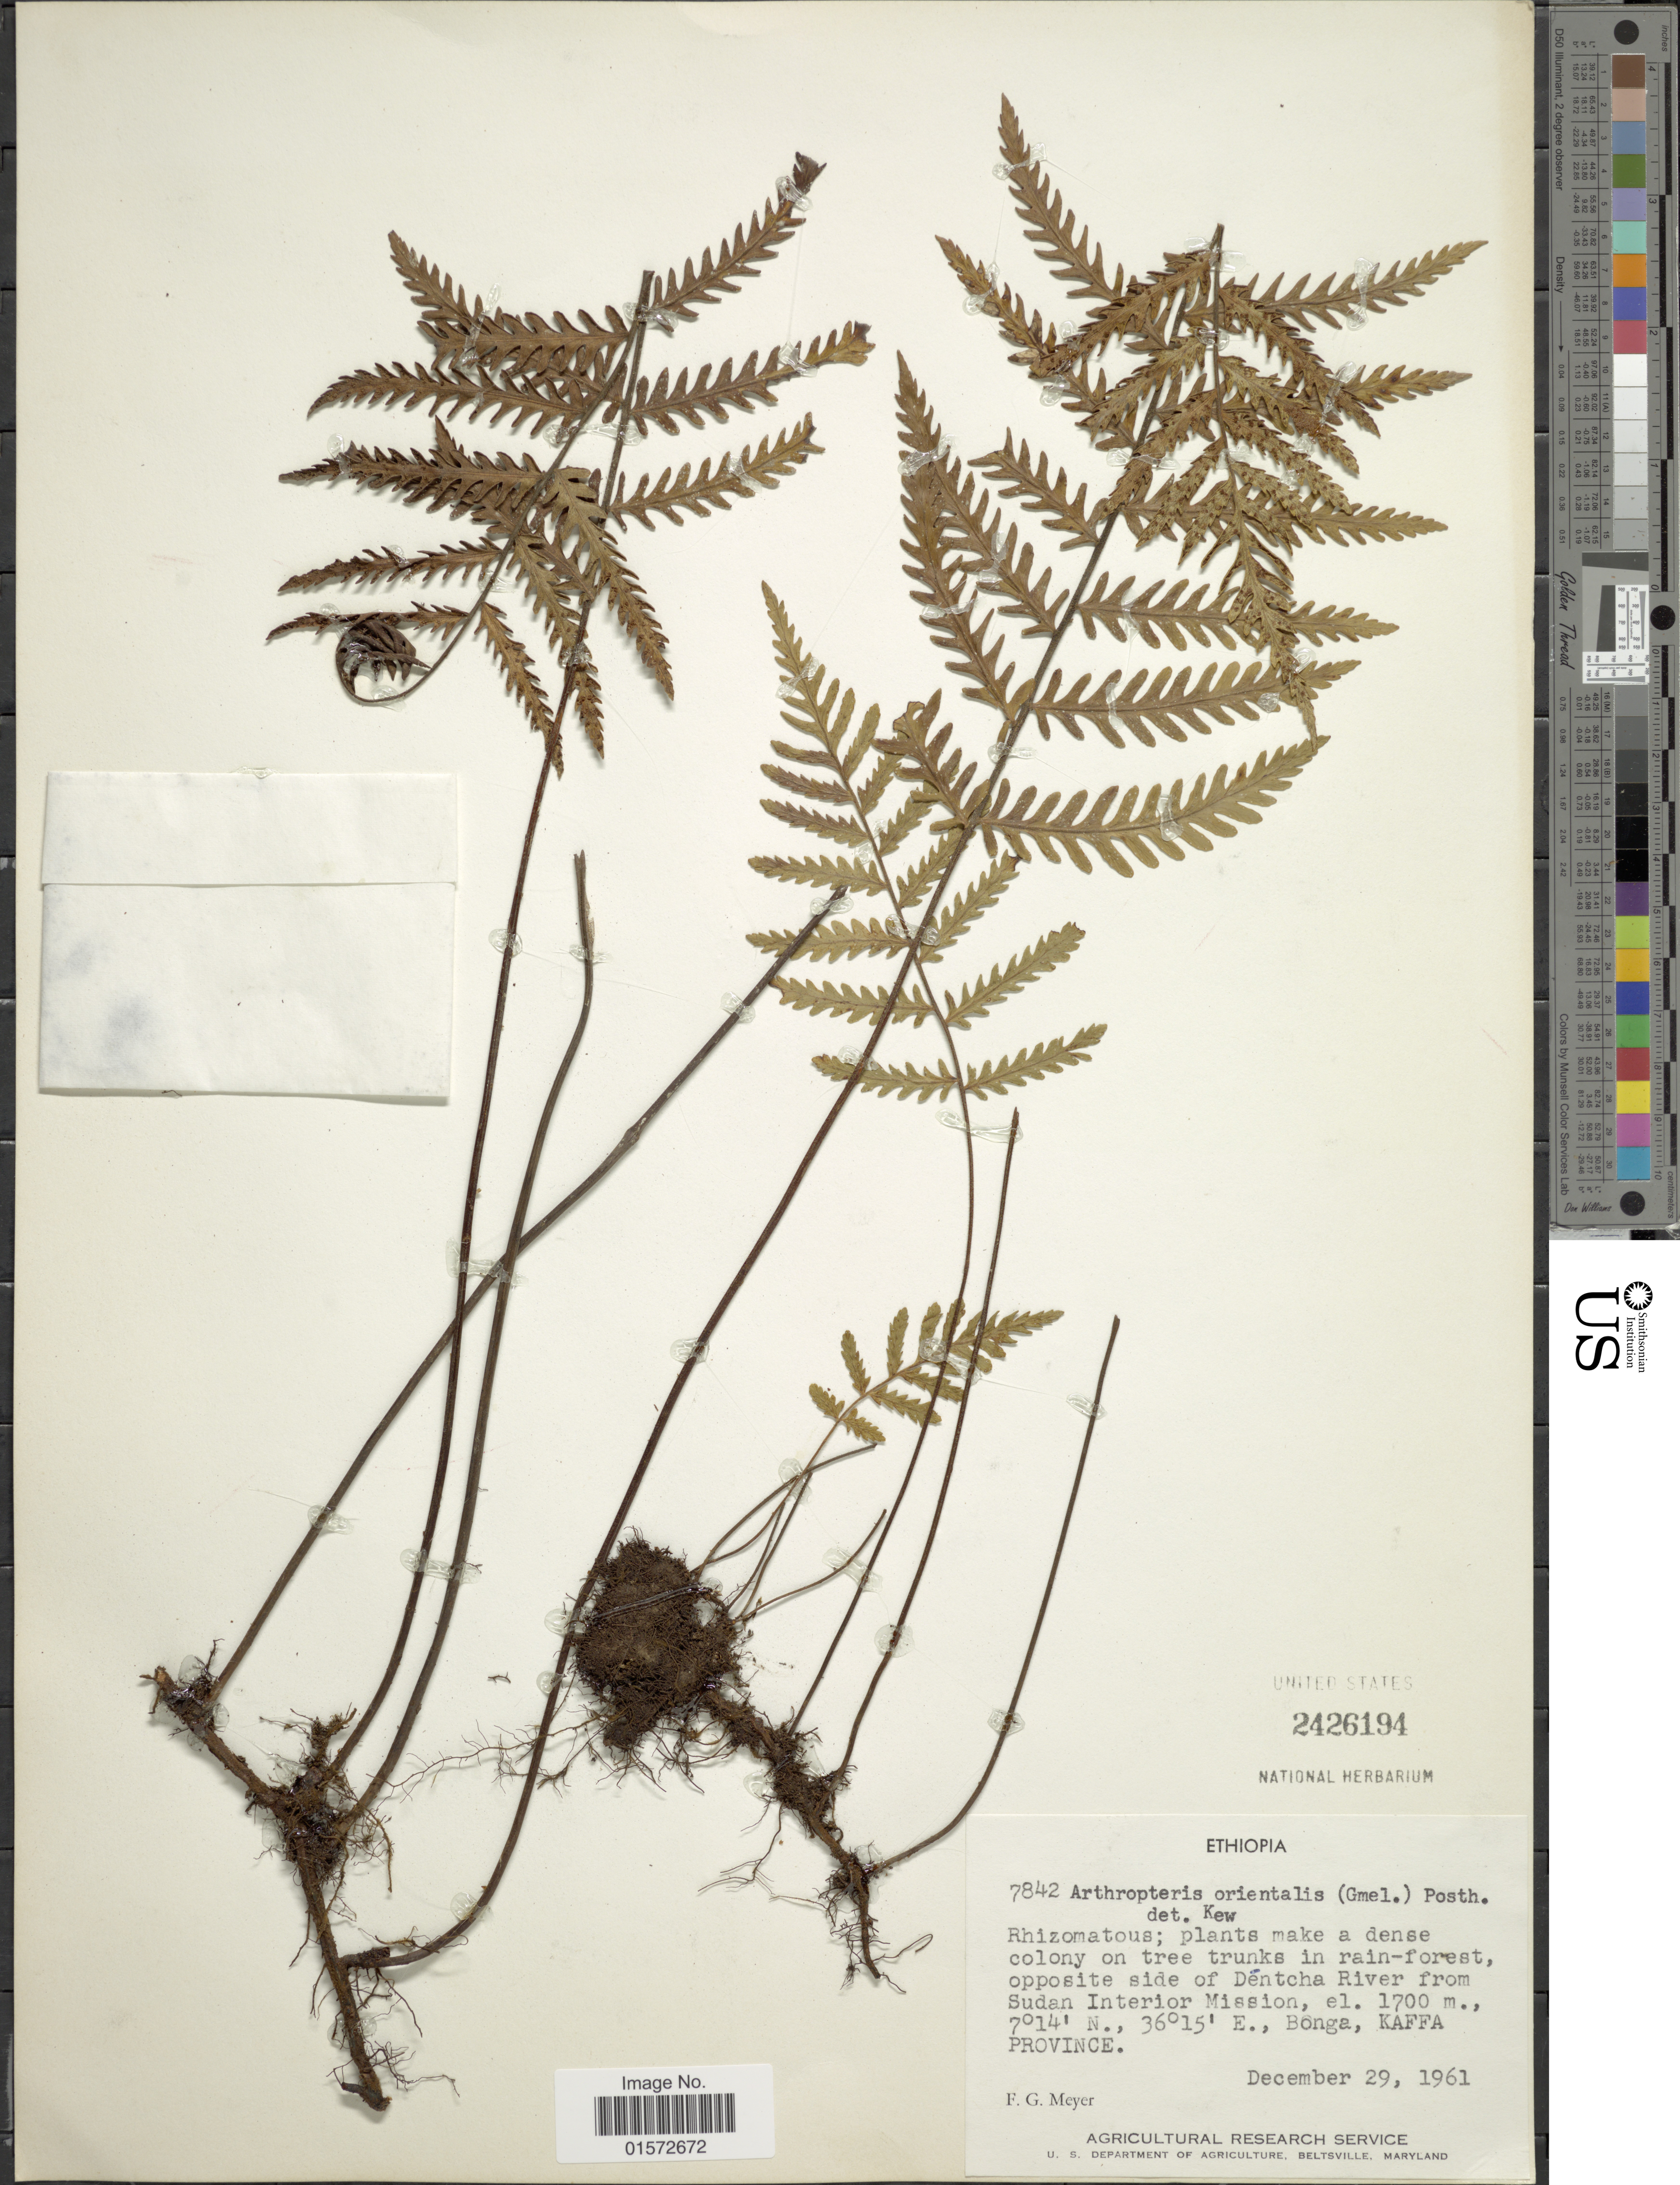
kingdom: Plantae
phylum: Tracheophyta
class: Polypodiopsida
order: Polypodiales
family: Tectariaceae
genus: Arthropteris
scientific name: Arthropteris orientalis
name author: (J.F. Gmel.) Posth.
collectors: F. G. Meyer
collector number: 7842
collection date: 1961-12-29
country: Ethiopia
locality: Opposite side of Dentcha River from Sudan Interior Mission, Bonga, Kaffa Province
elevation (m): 1700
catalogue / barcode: US 2426194